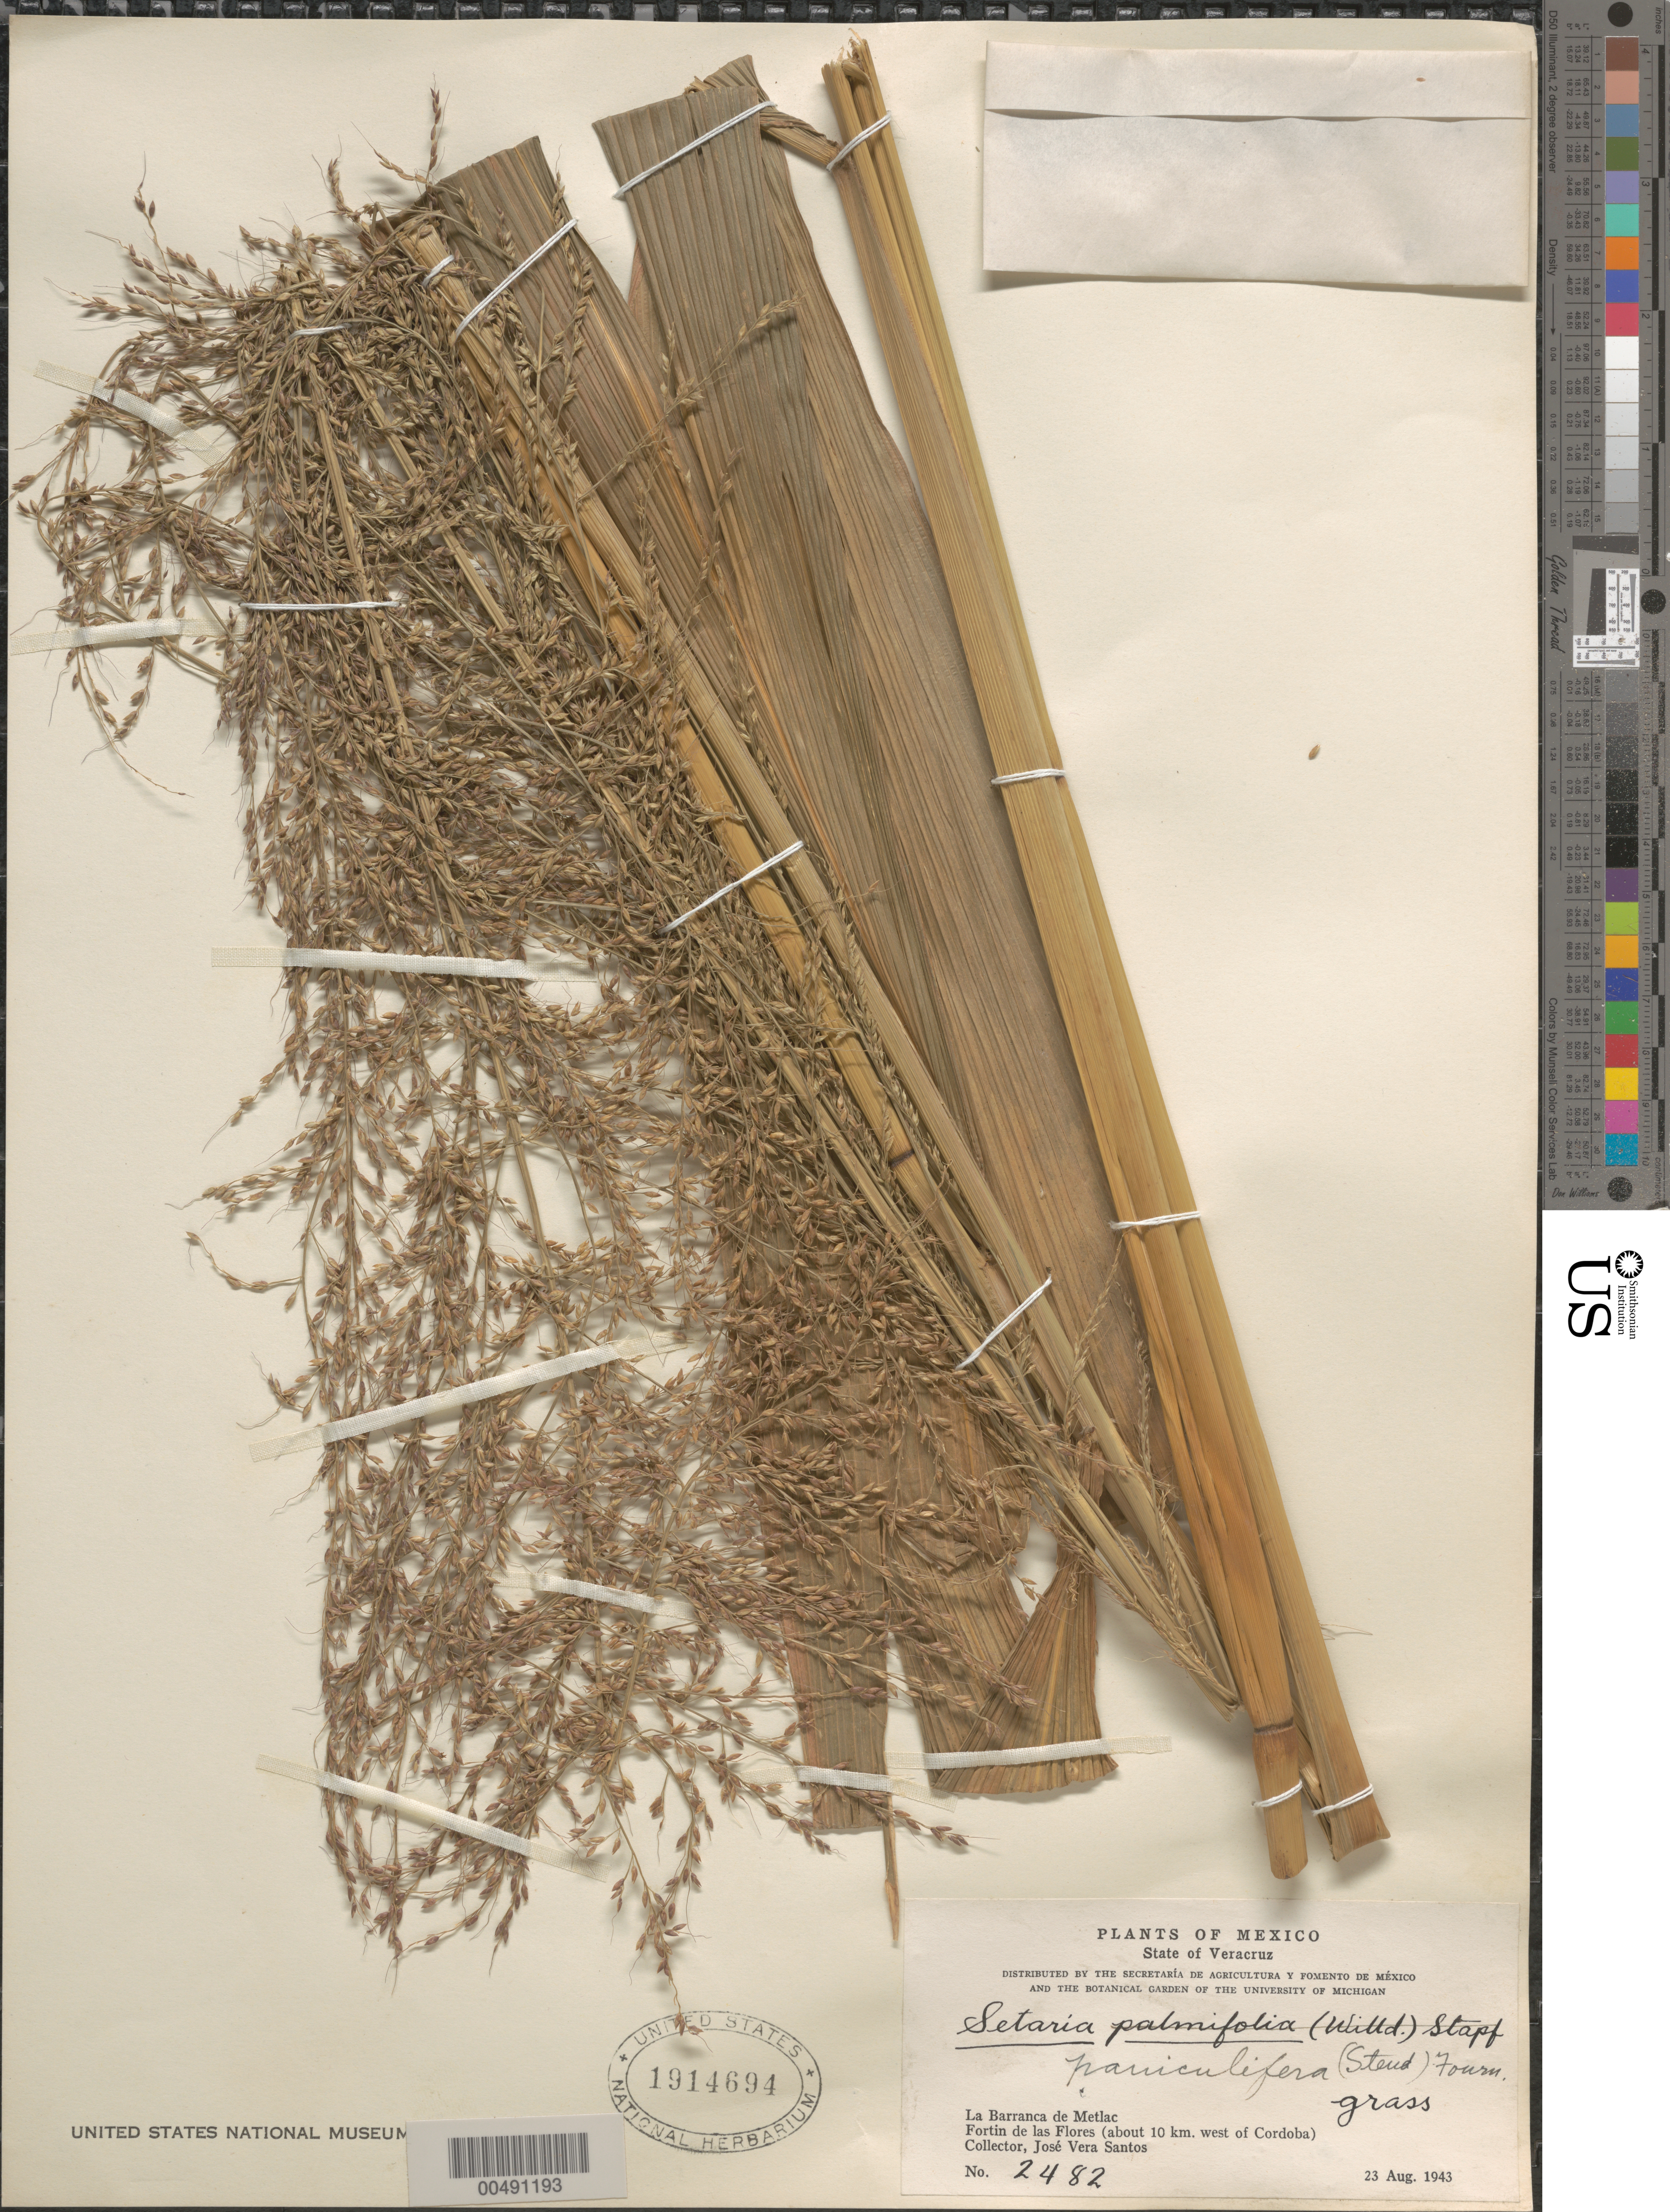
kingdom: Plantae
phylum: Tracheophyta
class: Liliopsida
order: Poales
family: Poaceae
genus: Setaria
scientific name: Setaria paniculifera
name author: (Steud.) E. Fourn. ex Hemsl.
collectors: J. V. Santos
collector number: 2482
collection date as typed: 23 Aug 1943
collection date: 1943-08-23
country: Mexico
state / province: Veracruz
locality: La Barranca de Metlac, Fortin de las Flores (about 10 km W of Córdoba)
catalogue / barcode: US 1914694